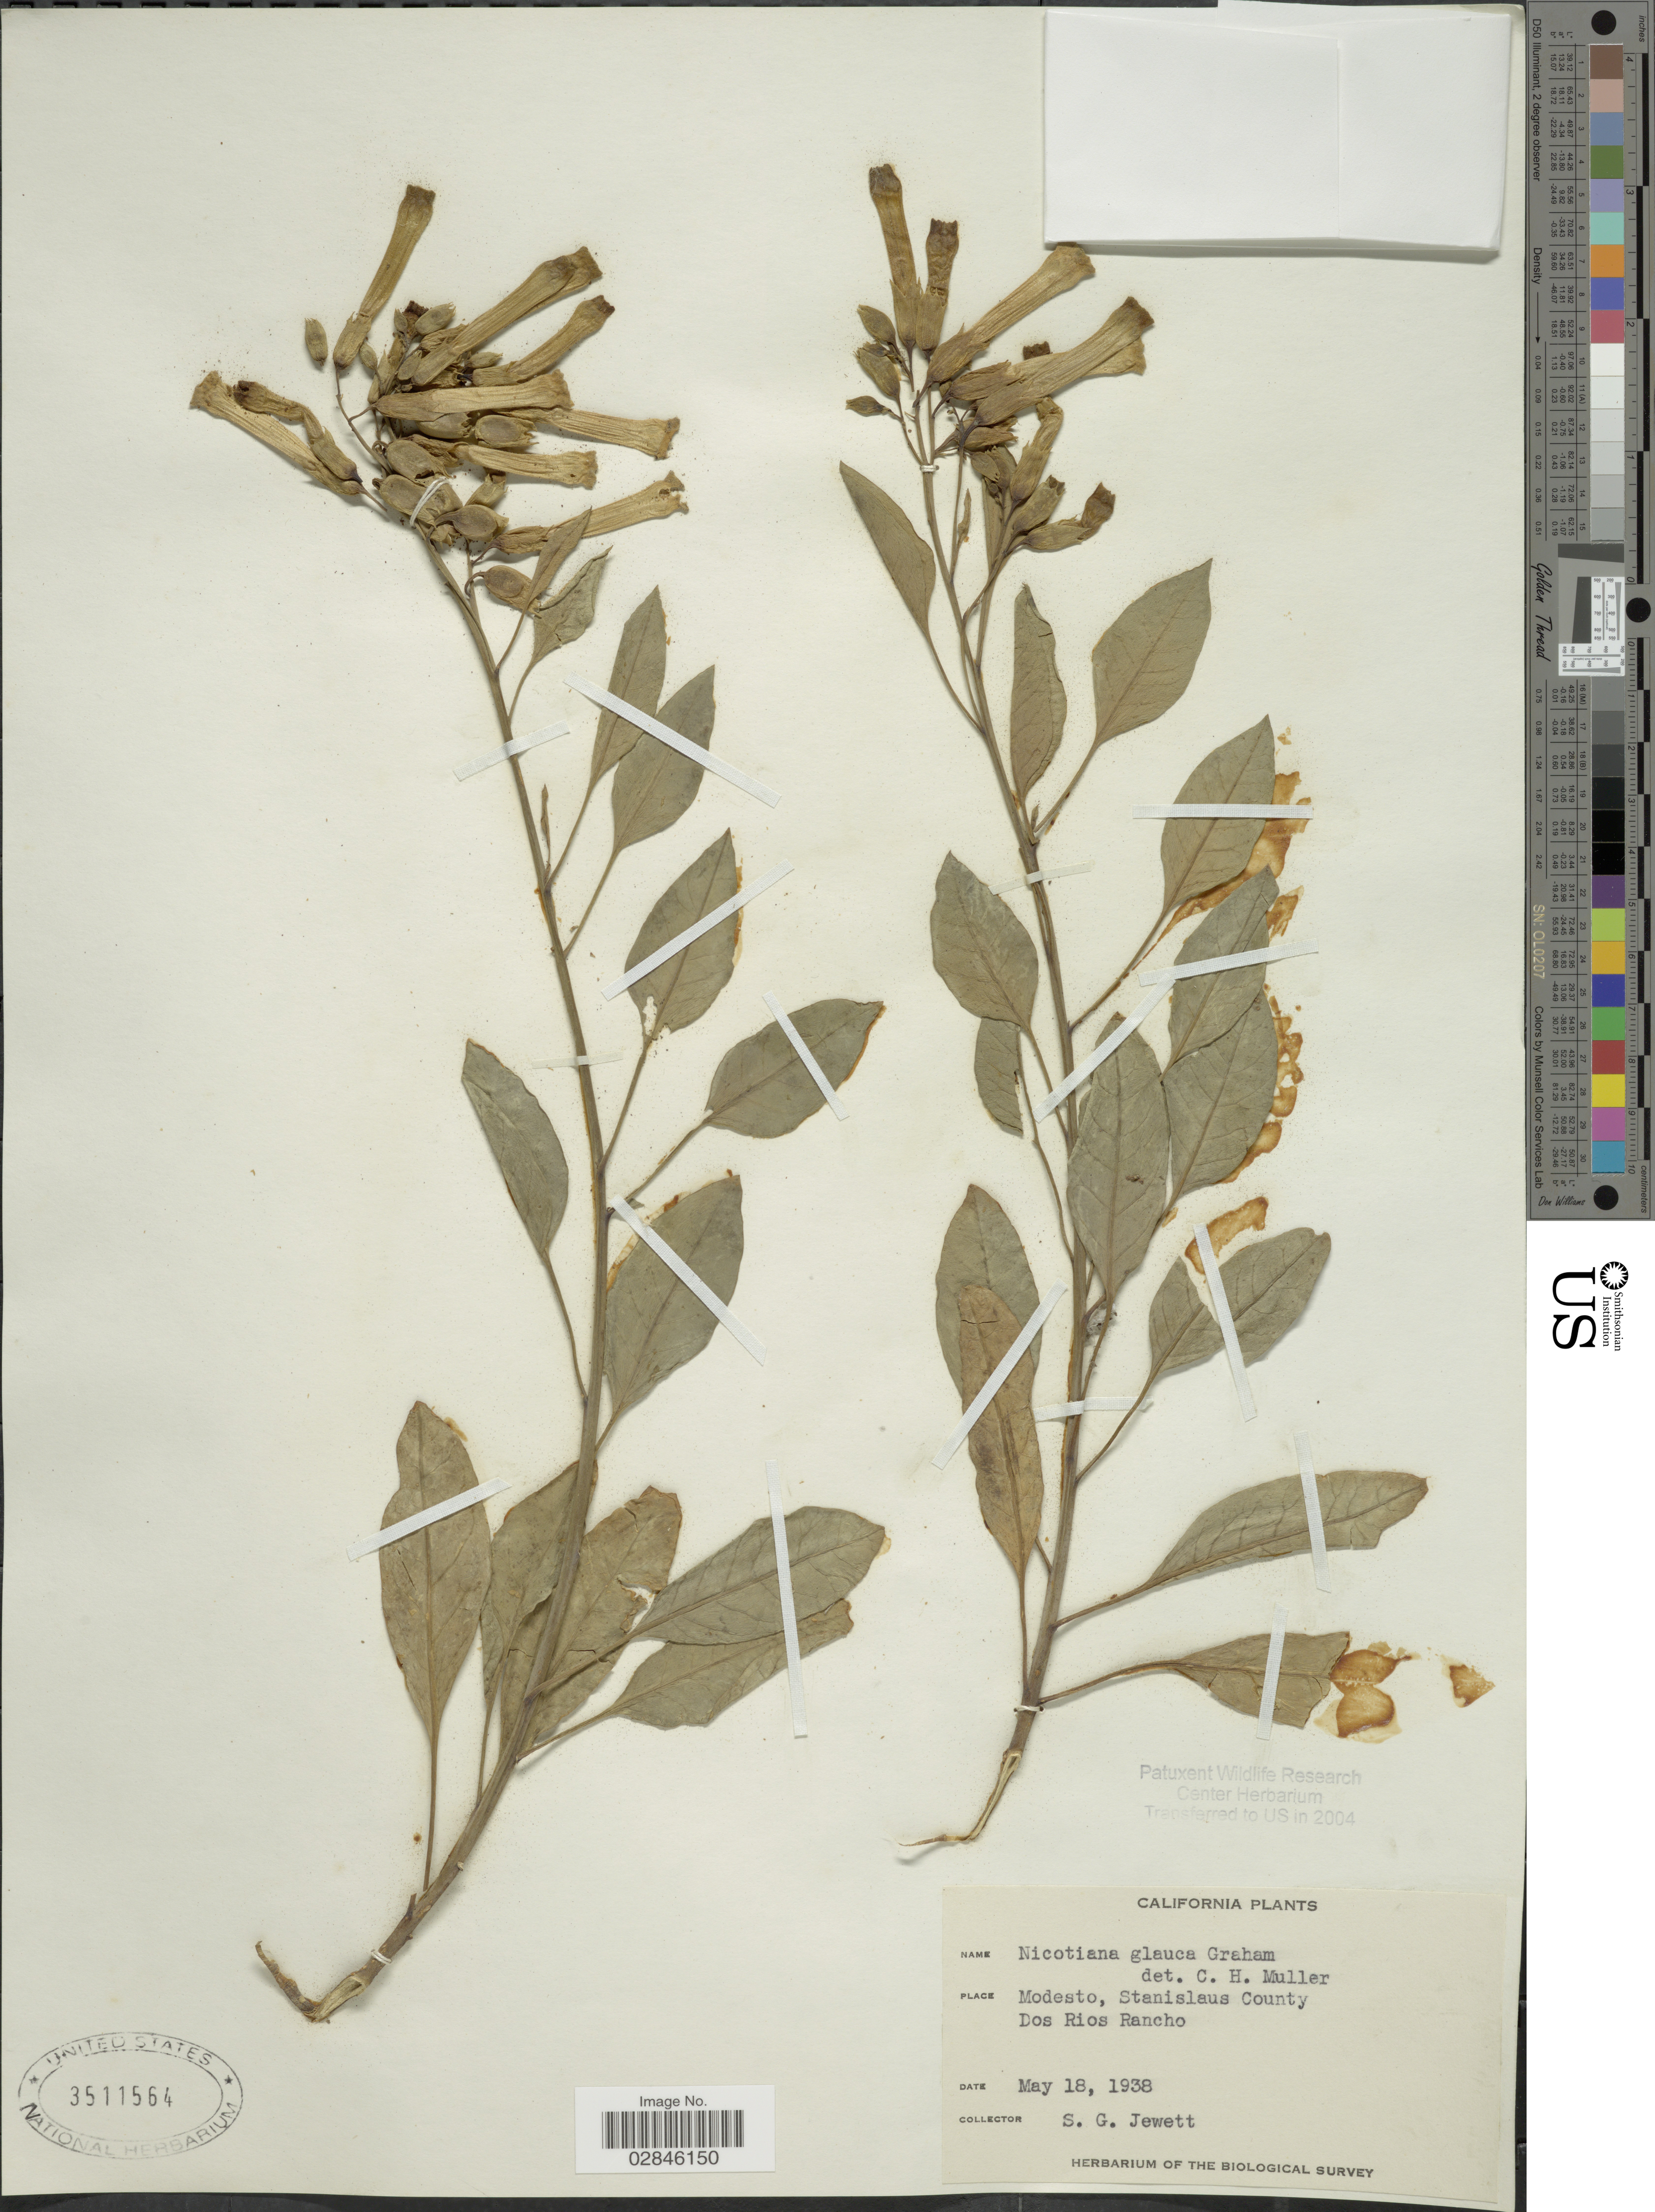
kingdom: Plantae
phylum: Tracheophyta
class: Magnoliopsida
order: Solanales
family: Solanaceae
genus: Nicotiana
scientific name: Nicotiana glauca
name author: Graham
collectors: S. Jewett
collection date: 1938-05-18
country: United States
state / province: California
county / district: Stanislaus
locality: Modesto, Stanislaus County. Dos Rios Rancho.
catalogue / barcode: US 3511564